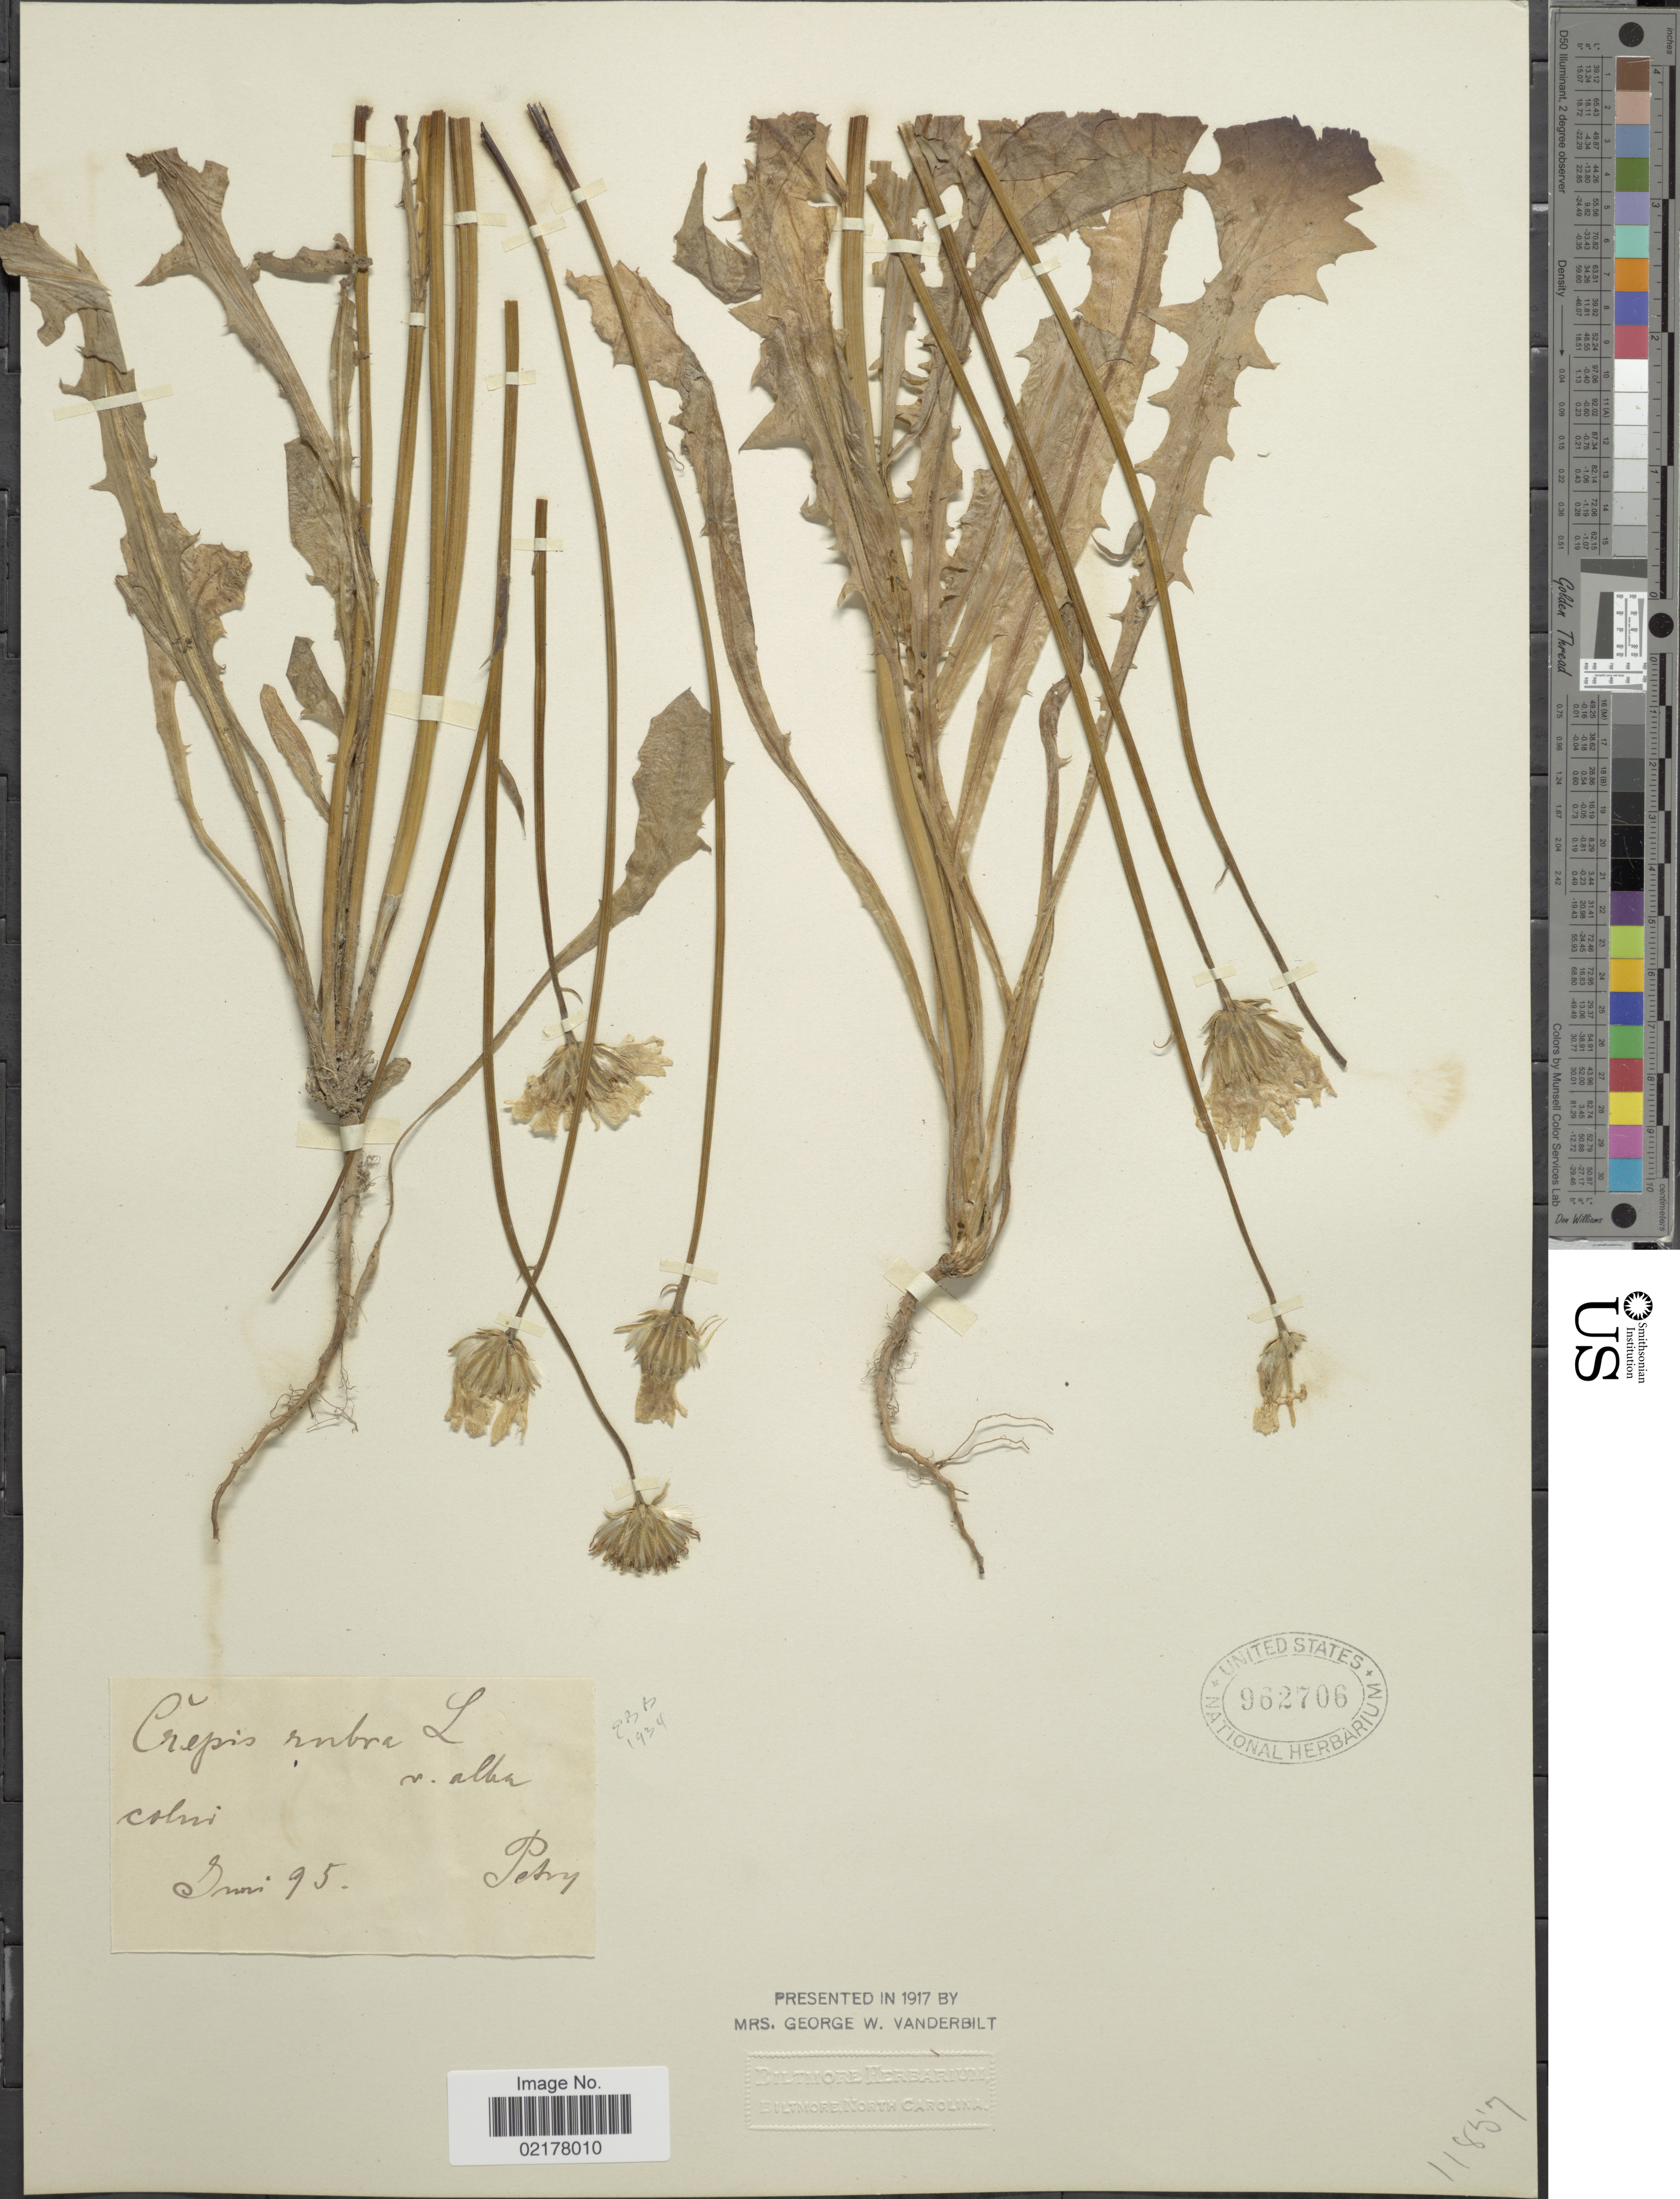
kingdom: Plantae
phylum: Tracheophyta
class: Magnoliopsida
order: Asterales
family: Asteraceae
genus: Crepis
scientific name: Crepis rubra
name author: L.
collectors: -. Petry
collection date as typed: Transcribed d/m/y: /6/95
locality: Colni [unsure placement]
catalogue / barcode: US 962706